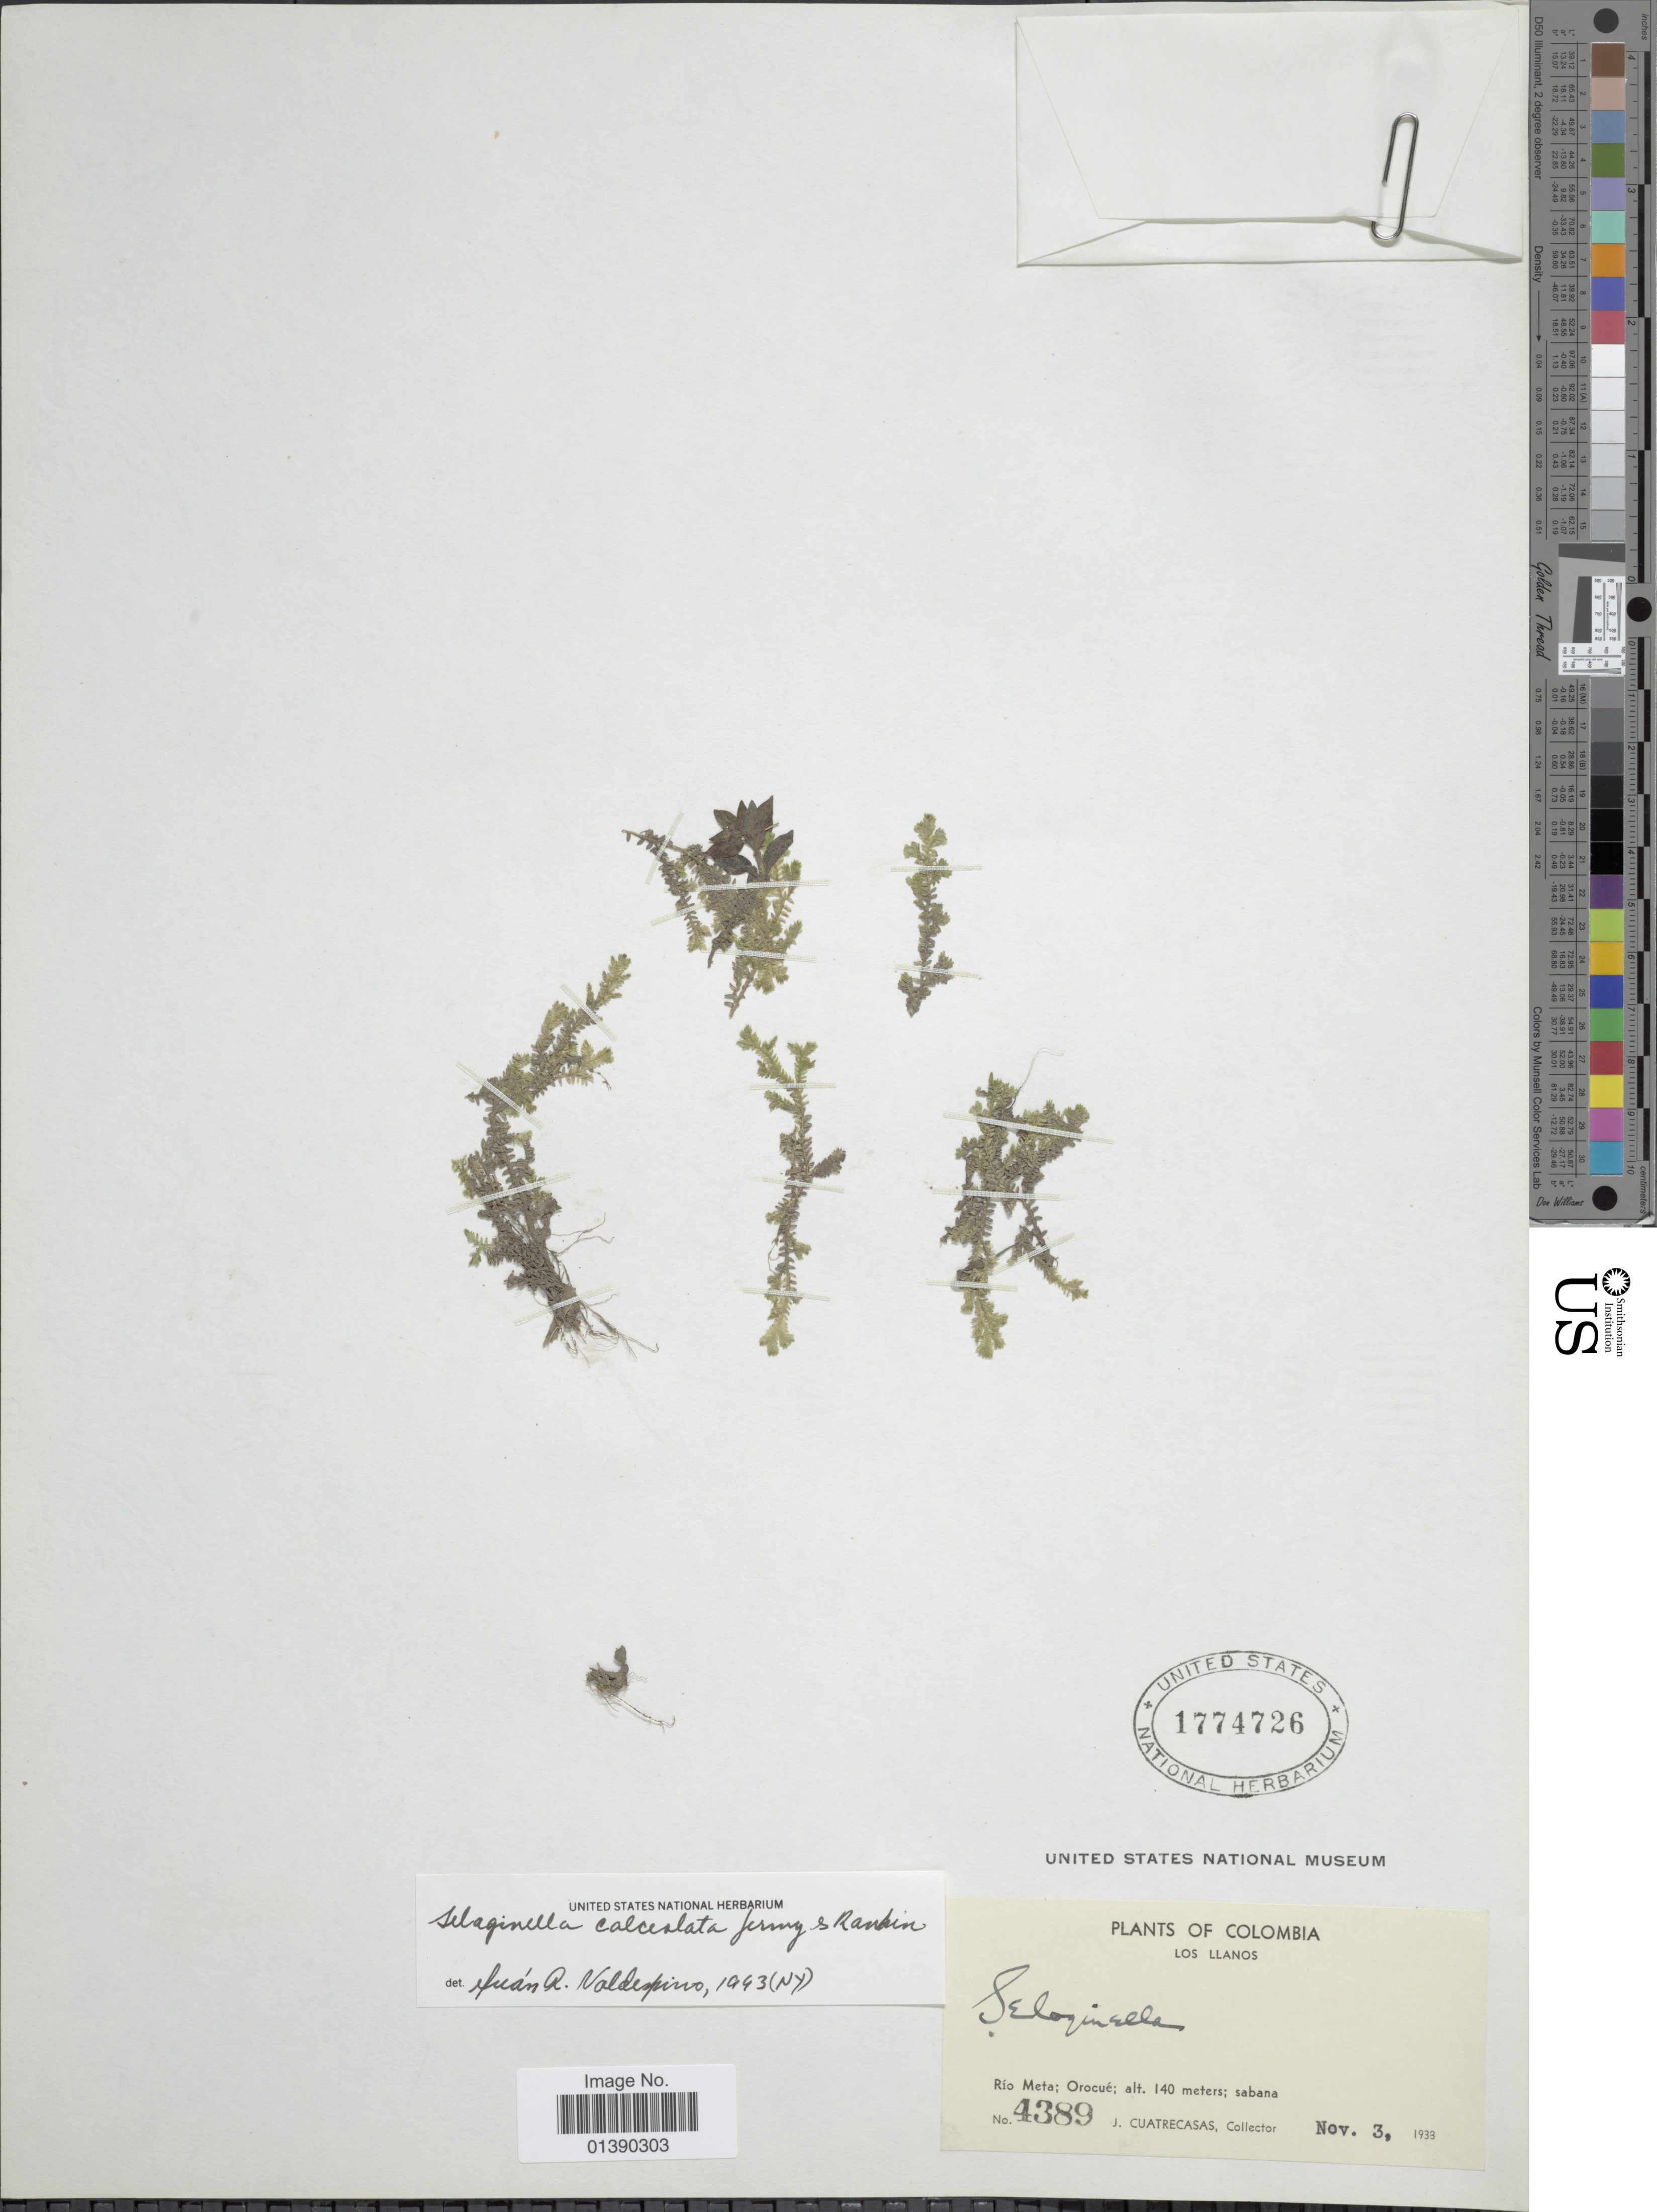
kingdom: Plantae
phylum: Tracheophyta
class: Lycopodiopsida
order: Selaginellales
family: Selaginellaceae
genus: Selaginella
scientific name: Selaginella calceolata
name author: Jermy & J.M. Rankin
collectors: J. Cuatrecasas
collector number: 4389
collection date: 1933-11-03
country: Colombia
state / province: Meta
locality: Los Llanos, Rio Meta; Orocue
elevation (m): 140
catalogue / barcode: US 1774726